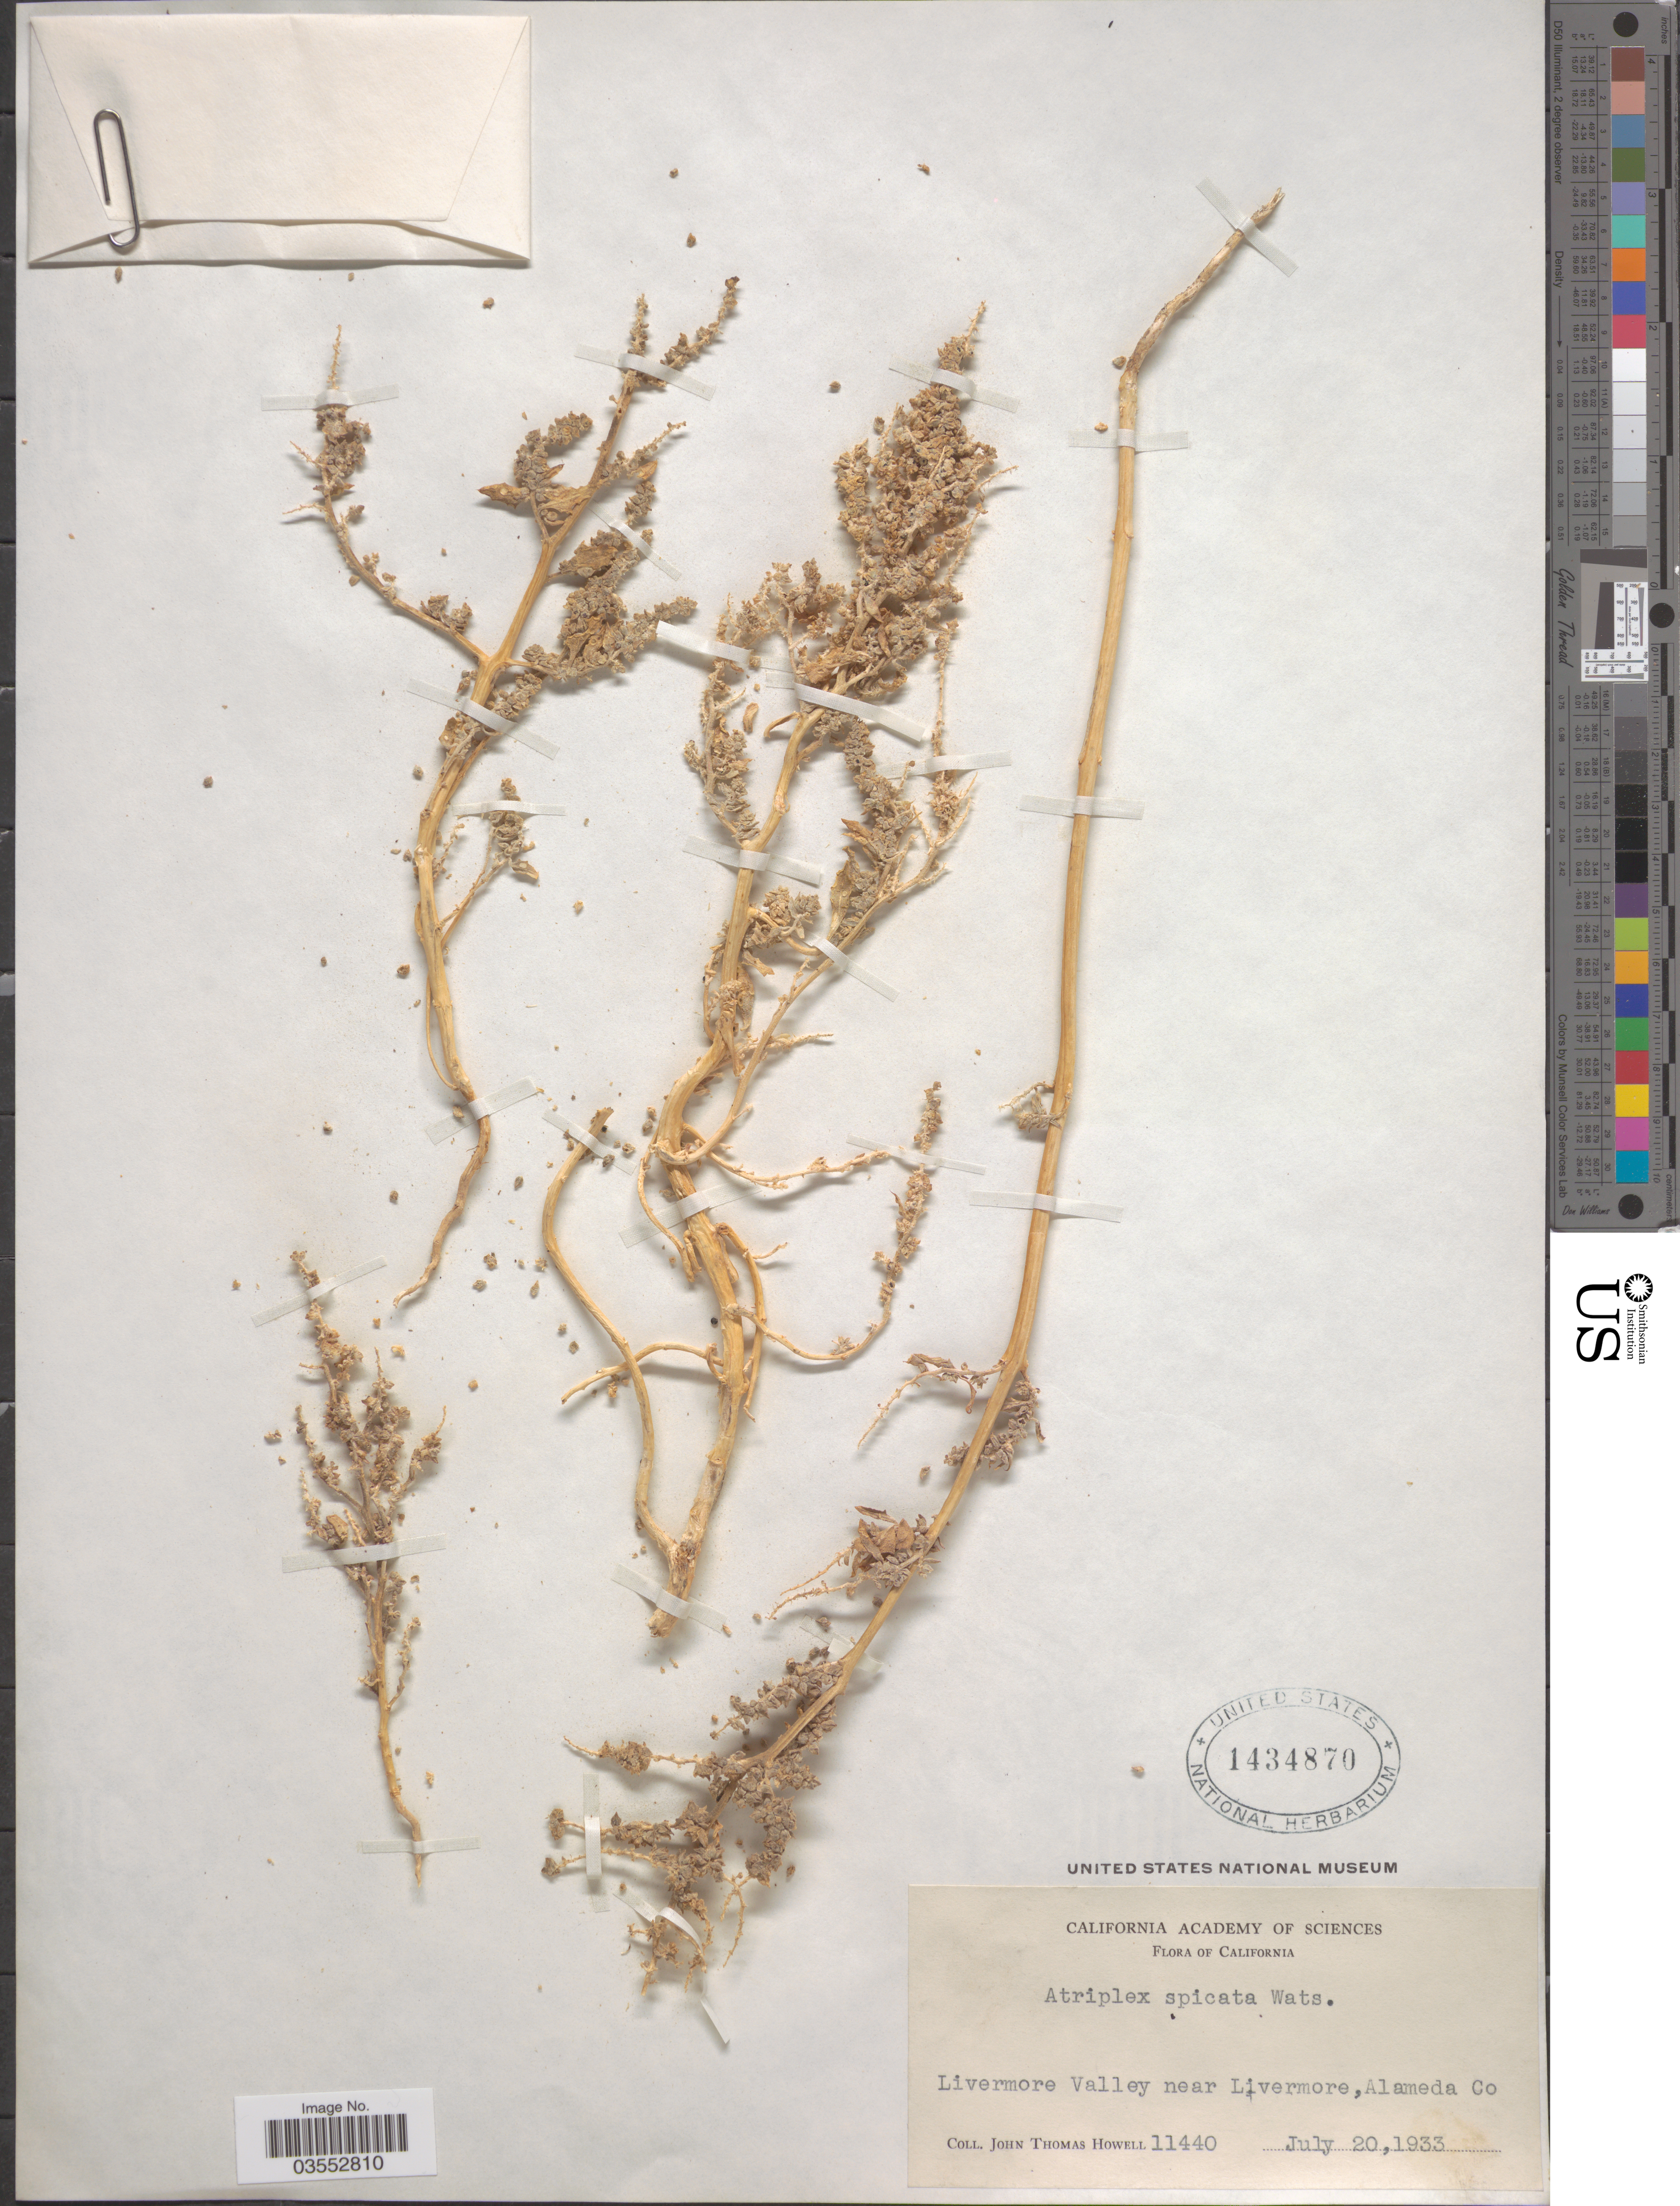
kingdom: Plantae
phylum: Tracheophyta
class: Magnoliopsida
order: Caryophyllales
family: Amaranthaceae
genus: Extriplex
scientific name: Extriplex joaquinana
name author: (A. Nelson) E.H. Zacharias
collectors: J. T. Howell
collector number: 11440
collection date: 1933-07-20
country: United States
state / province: California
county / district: Alameda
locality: Livermore Valley near Livermore, Alameda Co.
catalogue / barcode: US 1434870